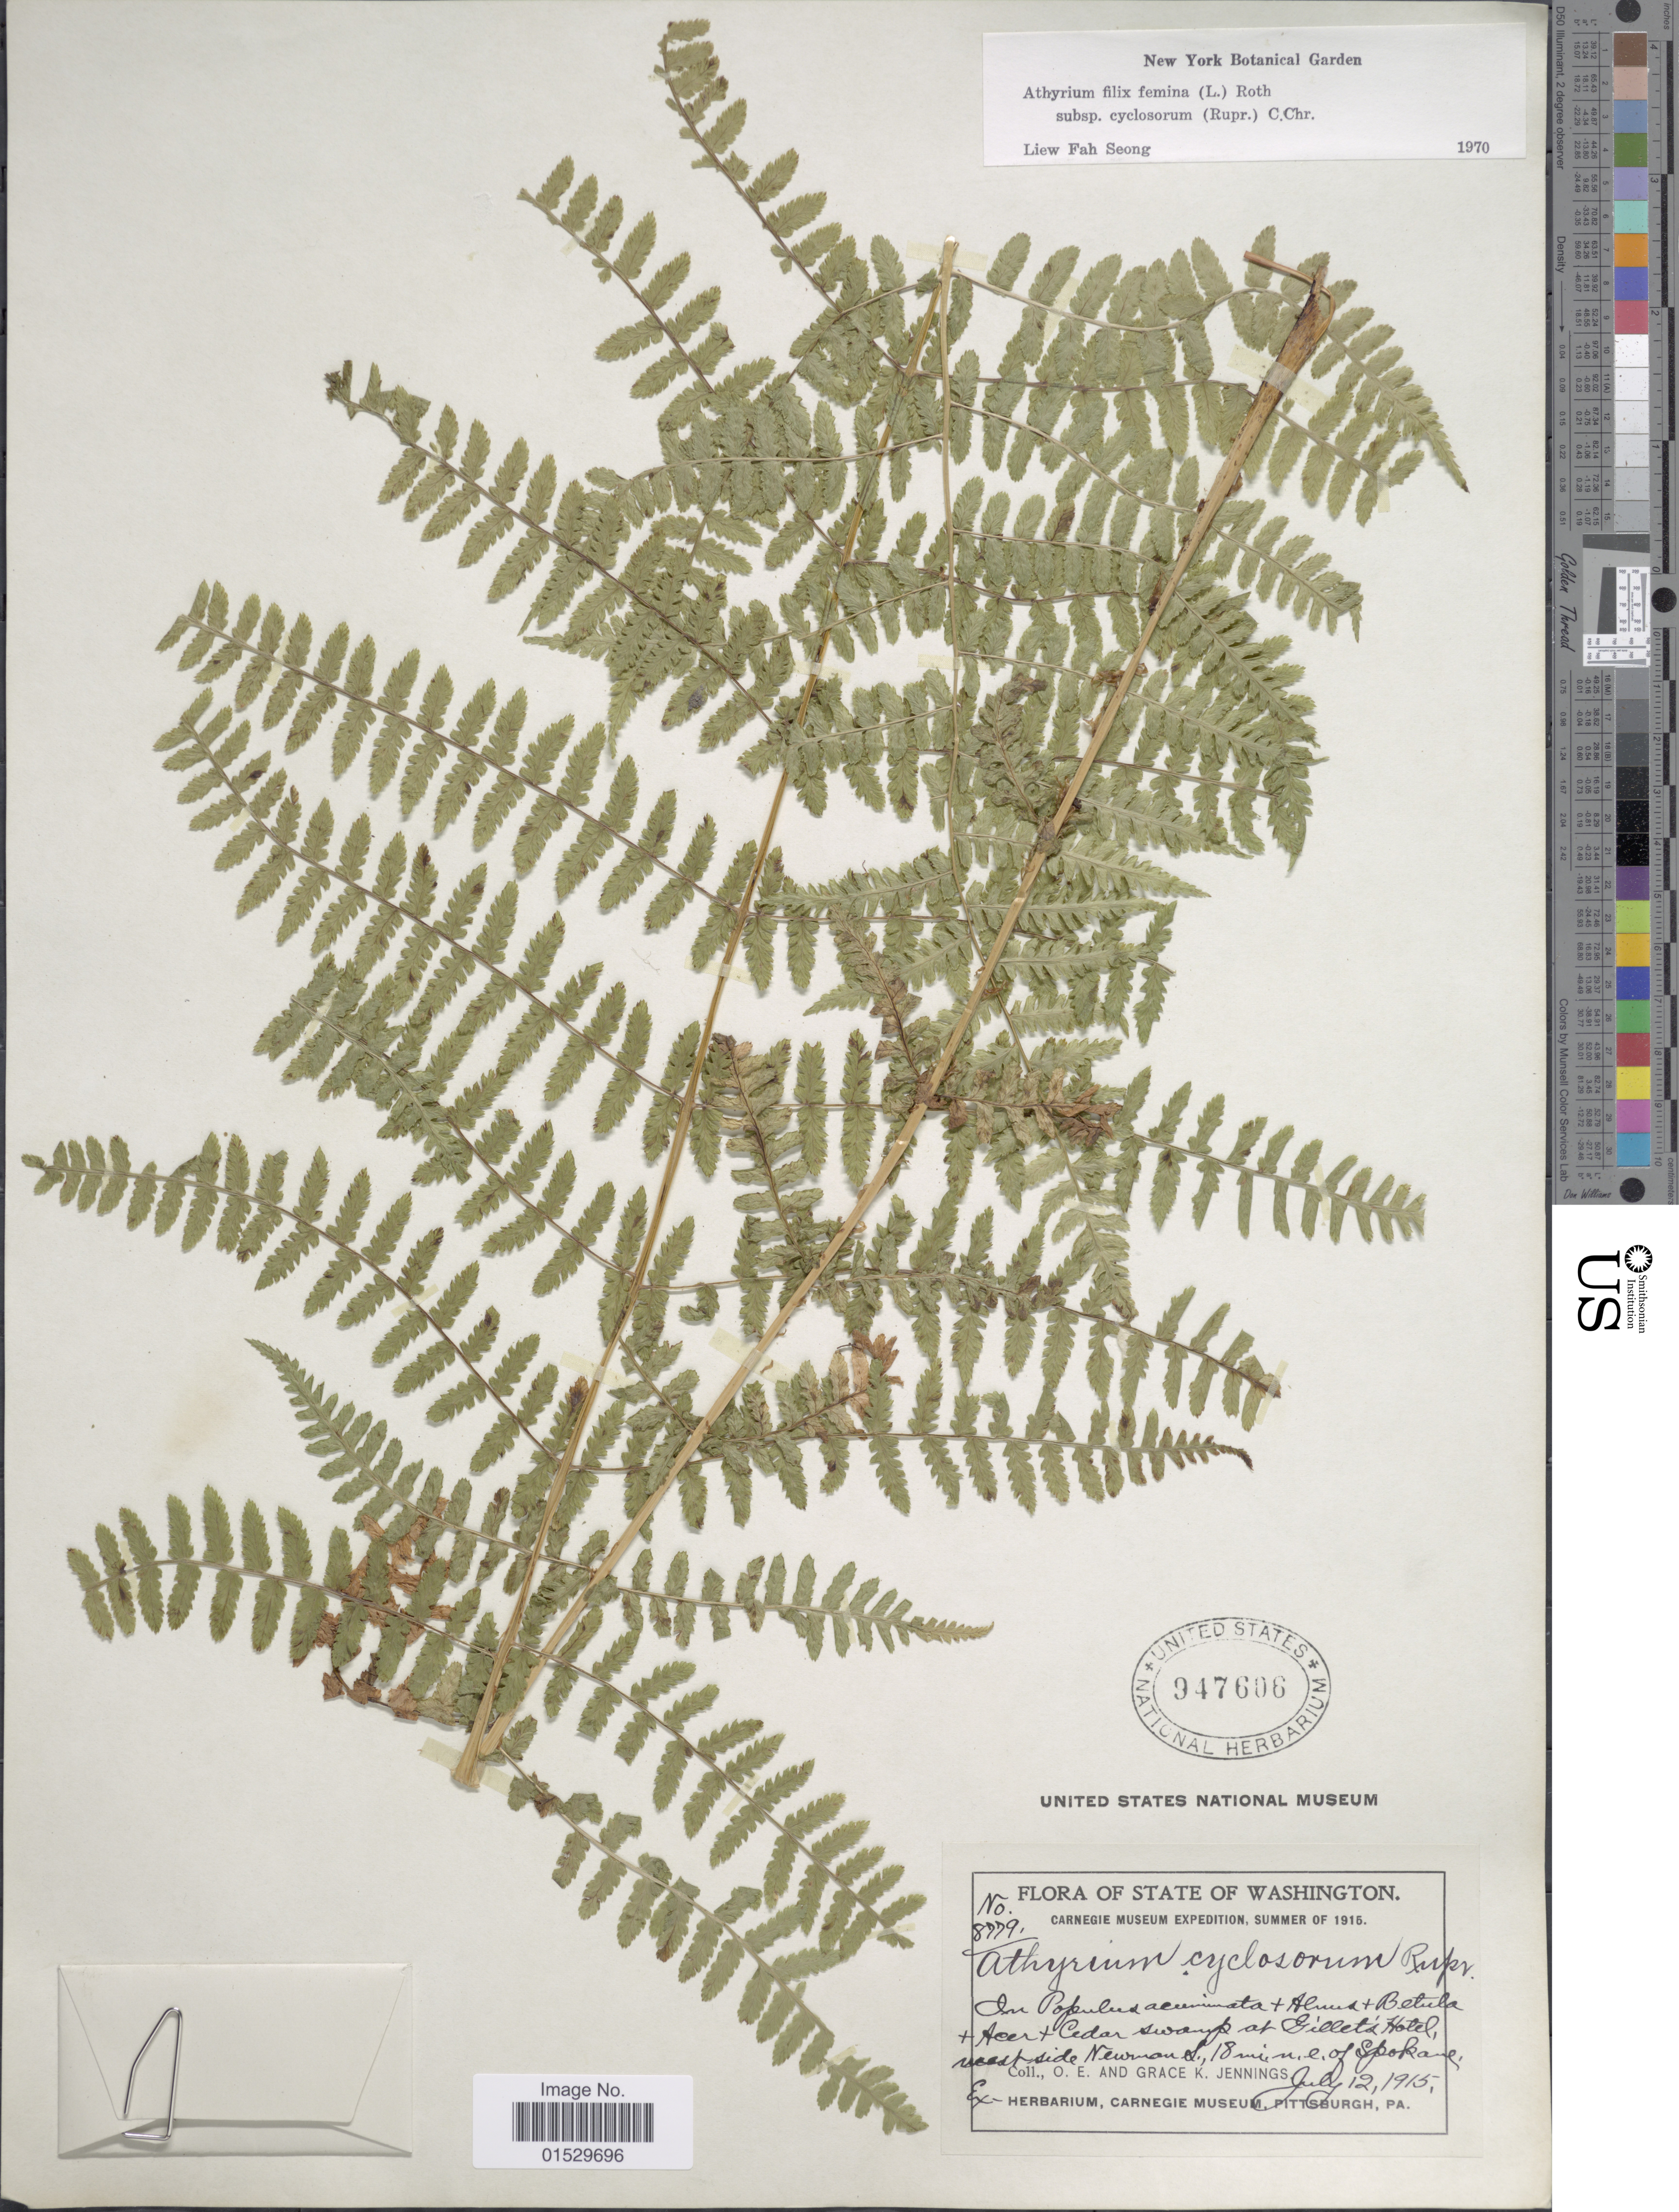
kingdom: Plantae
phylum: Tracheophyta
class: Polypodiopsida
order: Polypodiales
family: Athyriaceae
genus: Athyrium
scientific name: Athyrium filix-femina subsp. cyclosorum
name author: (Rupr.) C. Chr.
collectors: O. E. Jennings & G. K. Jennings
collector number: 8779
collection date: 1915-07-12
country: United States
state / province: Washington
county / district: Spokane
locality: State of Washington, in Populus acuminata + Alnus + Betula + Acer + Cedar swamp at Gillet's Hotel, west side Newman's, 18 mi n.e. of Spokane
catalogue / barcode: US 947606